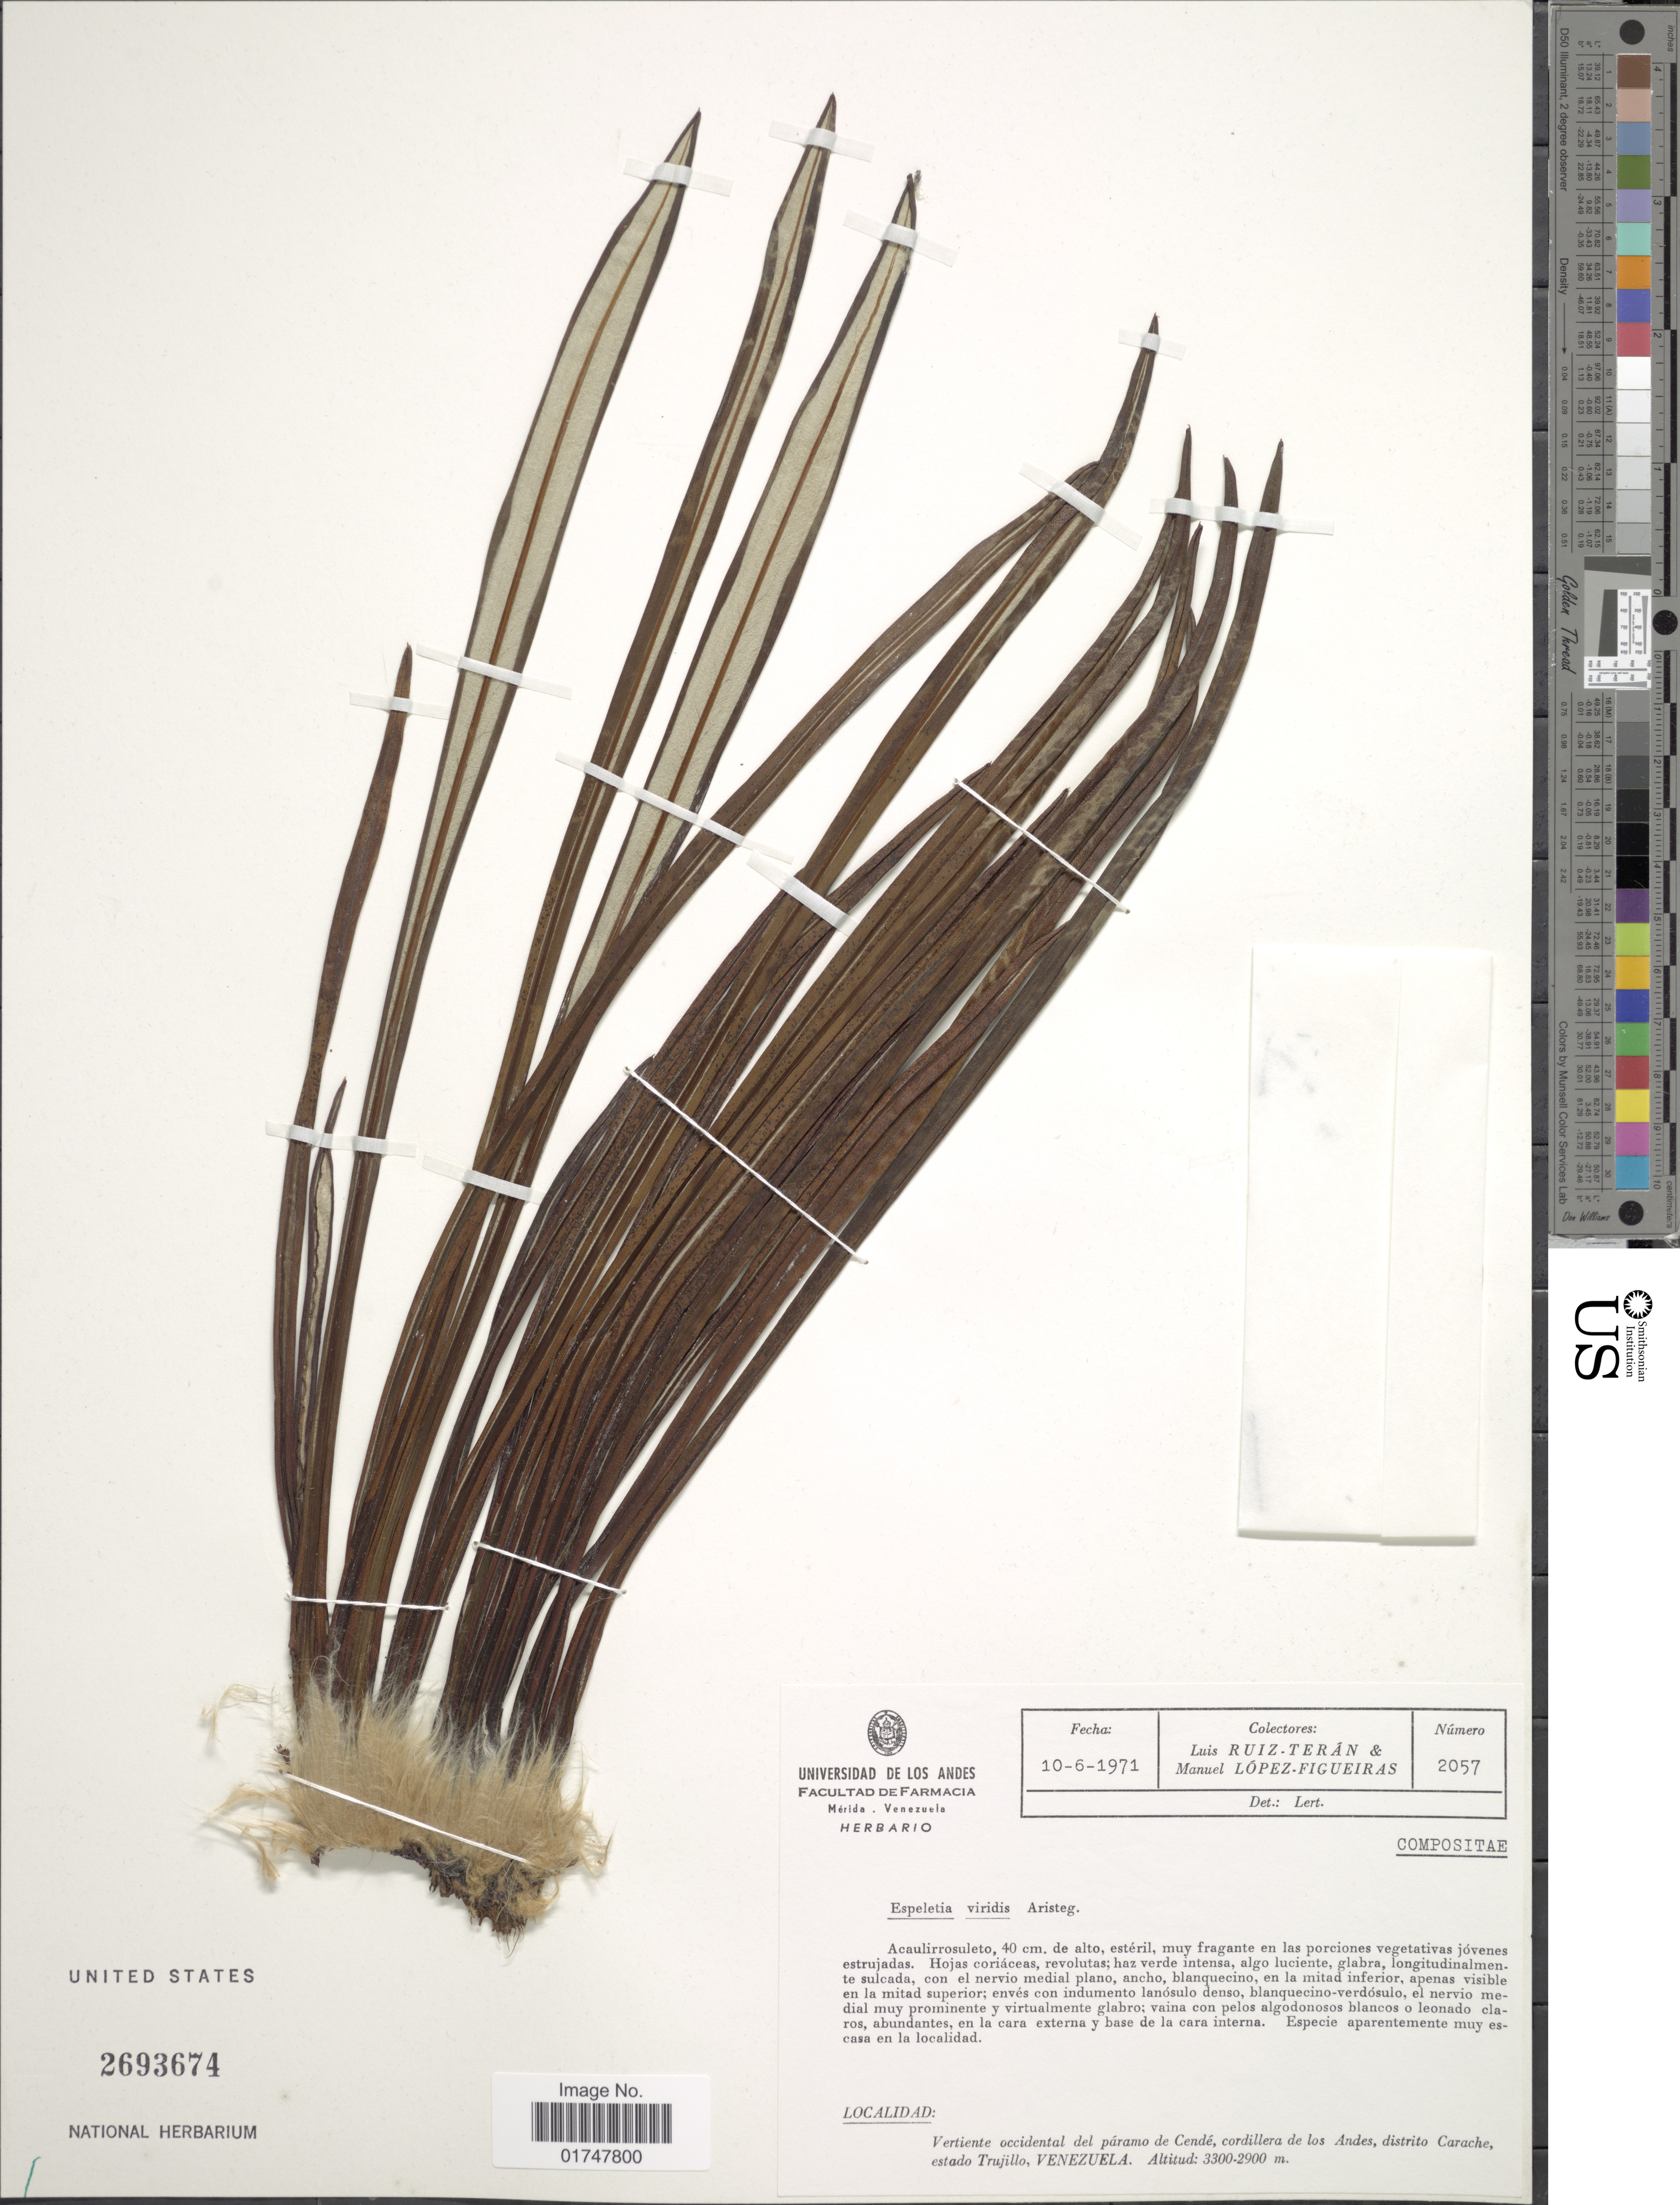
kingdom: Plantae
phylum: Tracheophyta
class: Magnoliopsida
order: Asterales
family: Asteraceae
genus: Ruilopezia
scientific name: Ruilopezia viridis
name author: (Aristeg.) Cuatrec.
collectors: L. E. Ruíz-Terán & M. López Figueiras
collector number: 2057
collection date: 1971-06-10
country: Venezuela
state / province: Trujillo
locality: Vertiente occidental del páramo de Cendé, cordillera de los Andes, distrito Carache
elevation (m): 2900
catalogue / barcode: US 2693674